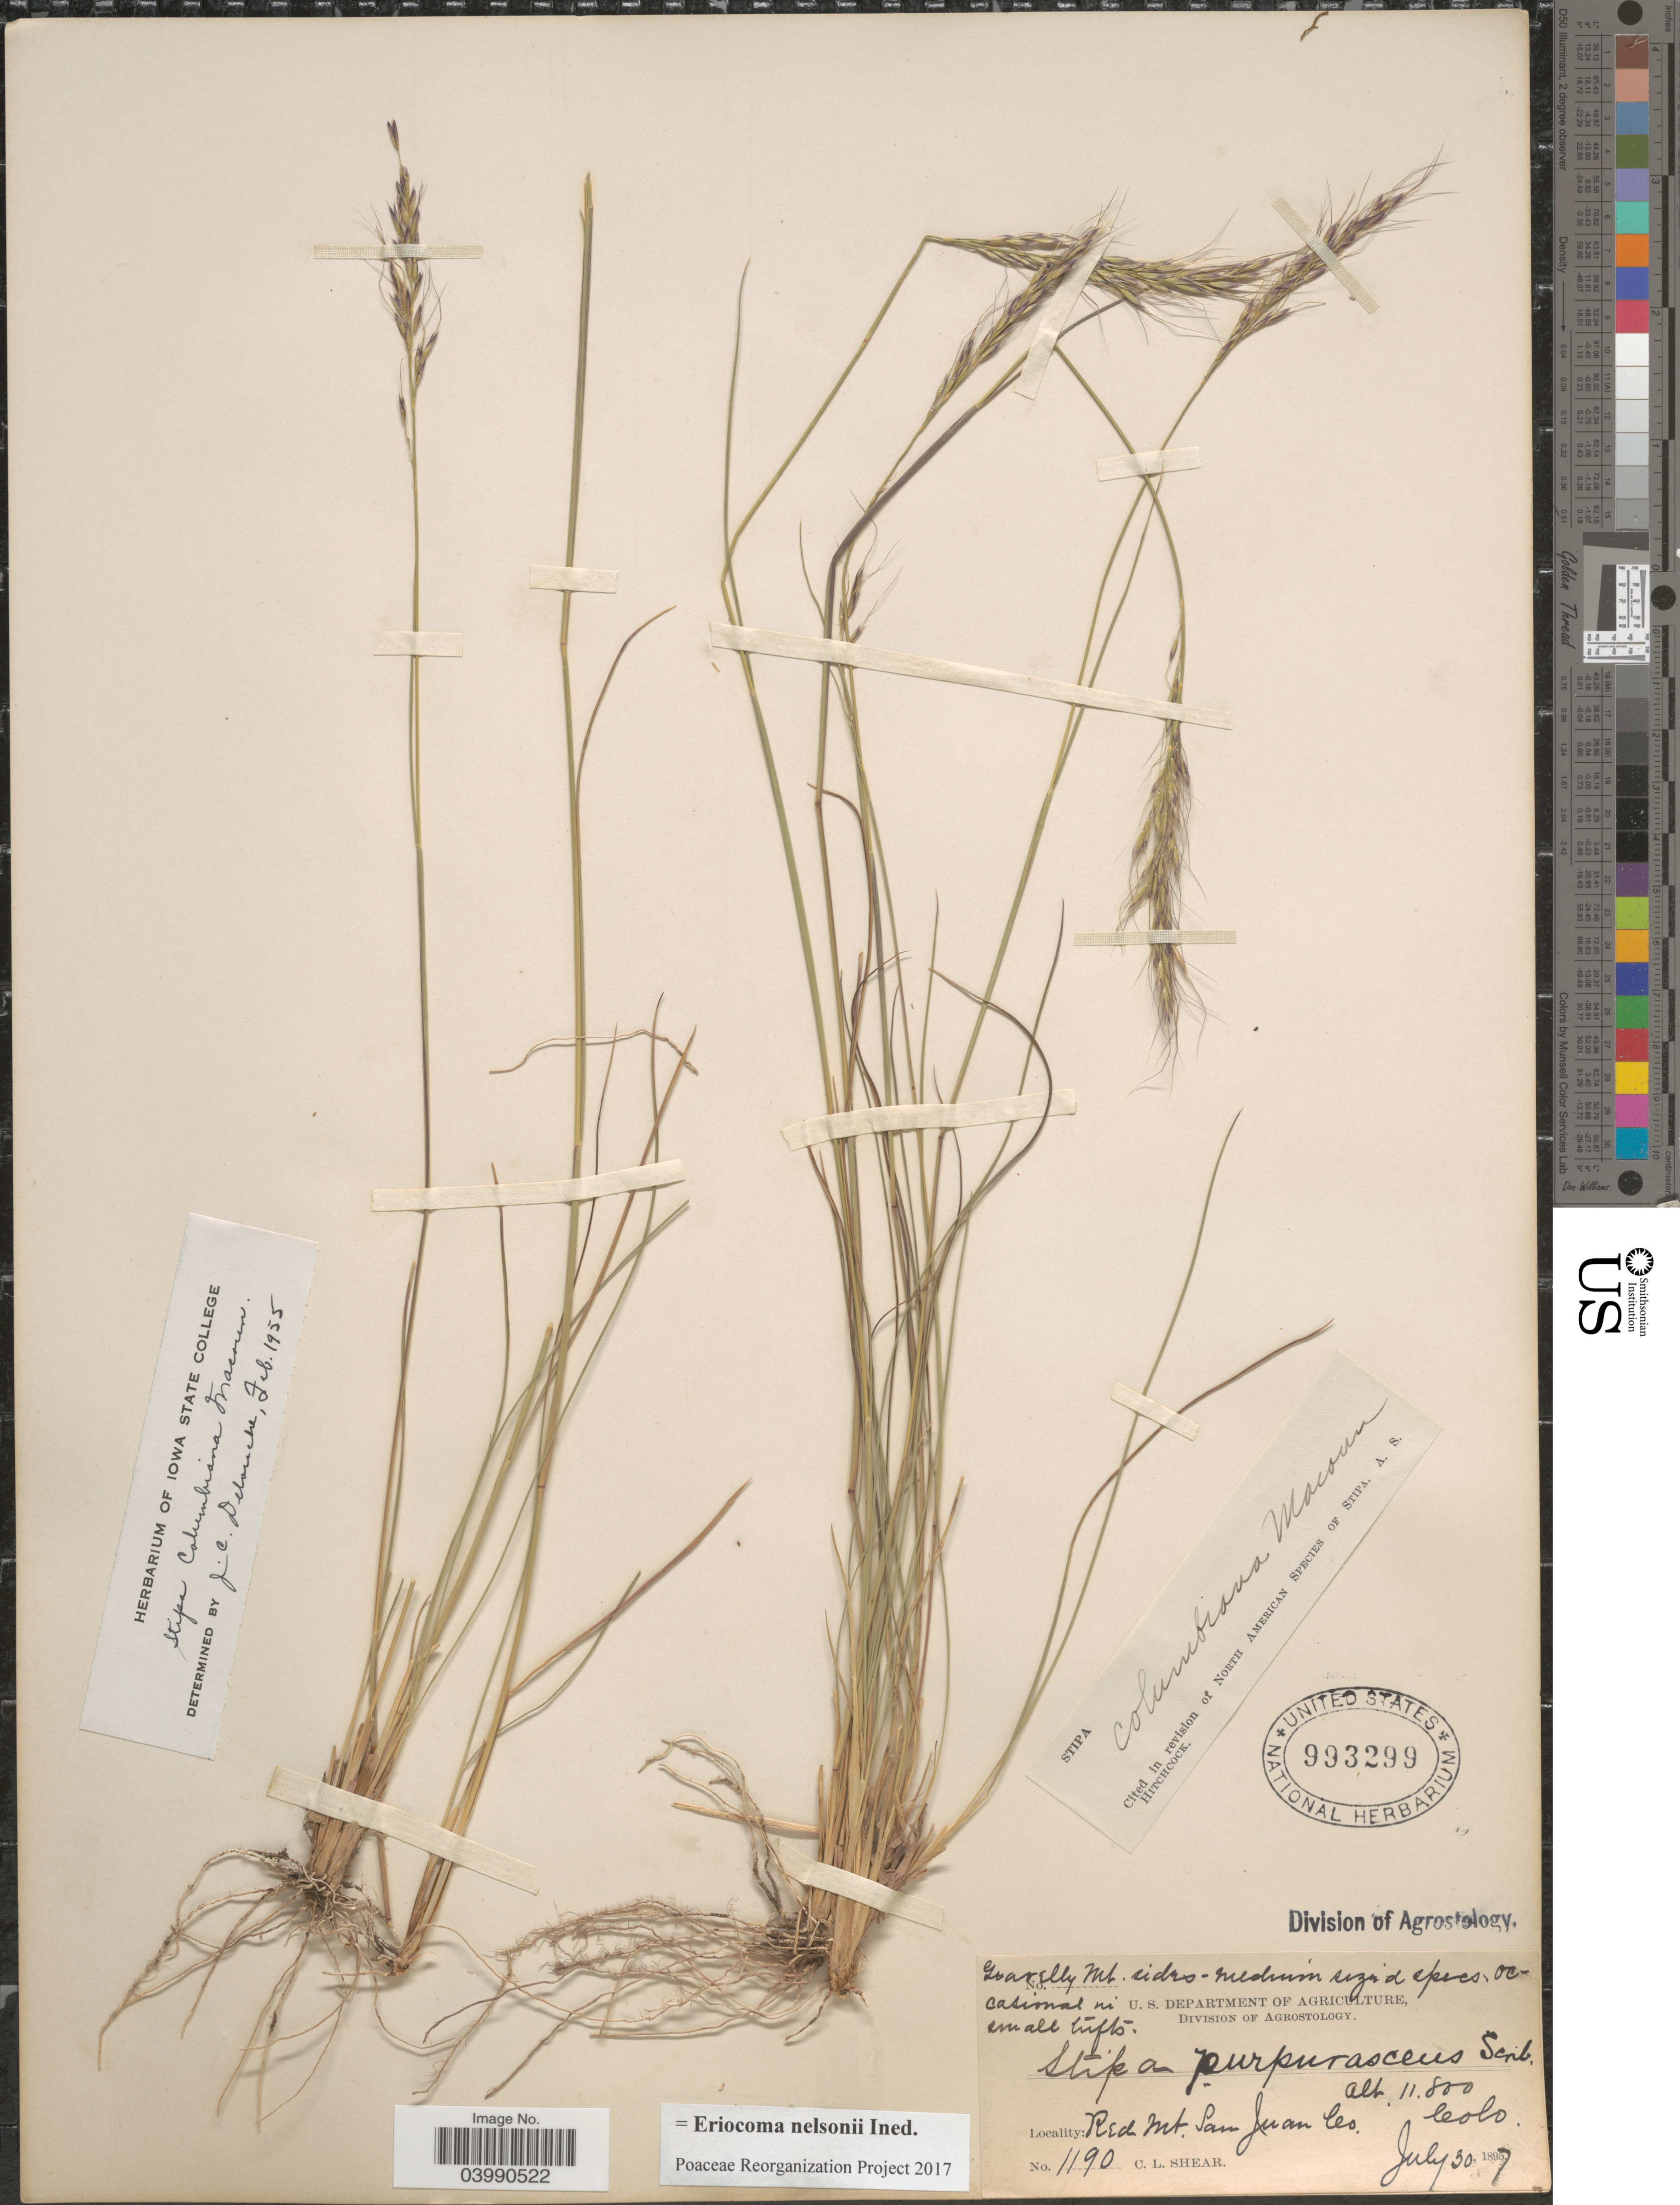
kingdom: Plantae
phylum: Tracheophyta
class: Liliopsida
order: Poales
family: Poaceae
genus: Eriocoma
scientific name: Eriocoma nelsonii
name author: (Scribn.) Romasch.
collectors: C. L. Shear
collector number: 1190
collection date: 1897-07-30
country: United States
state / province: Colorado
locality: Gravelly Mt. sides. Red Mt. San Juan Co.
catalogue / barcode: US 993299